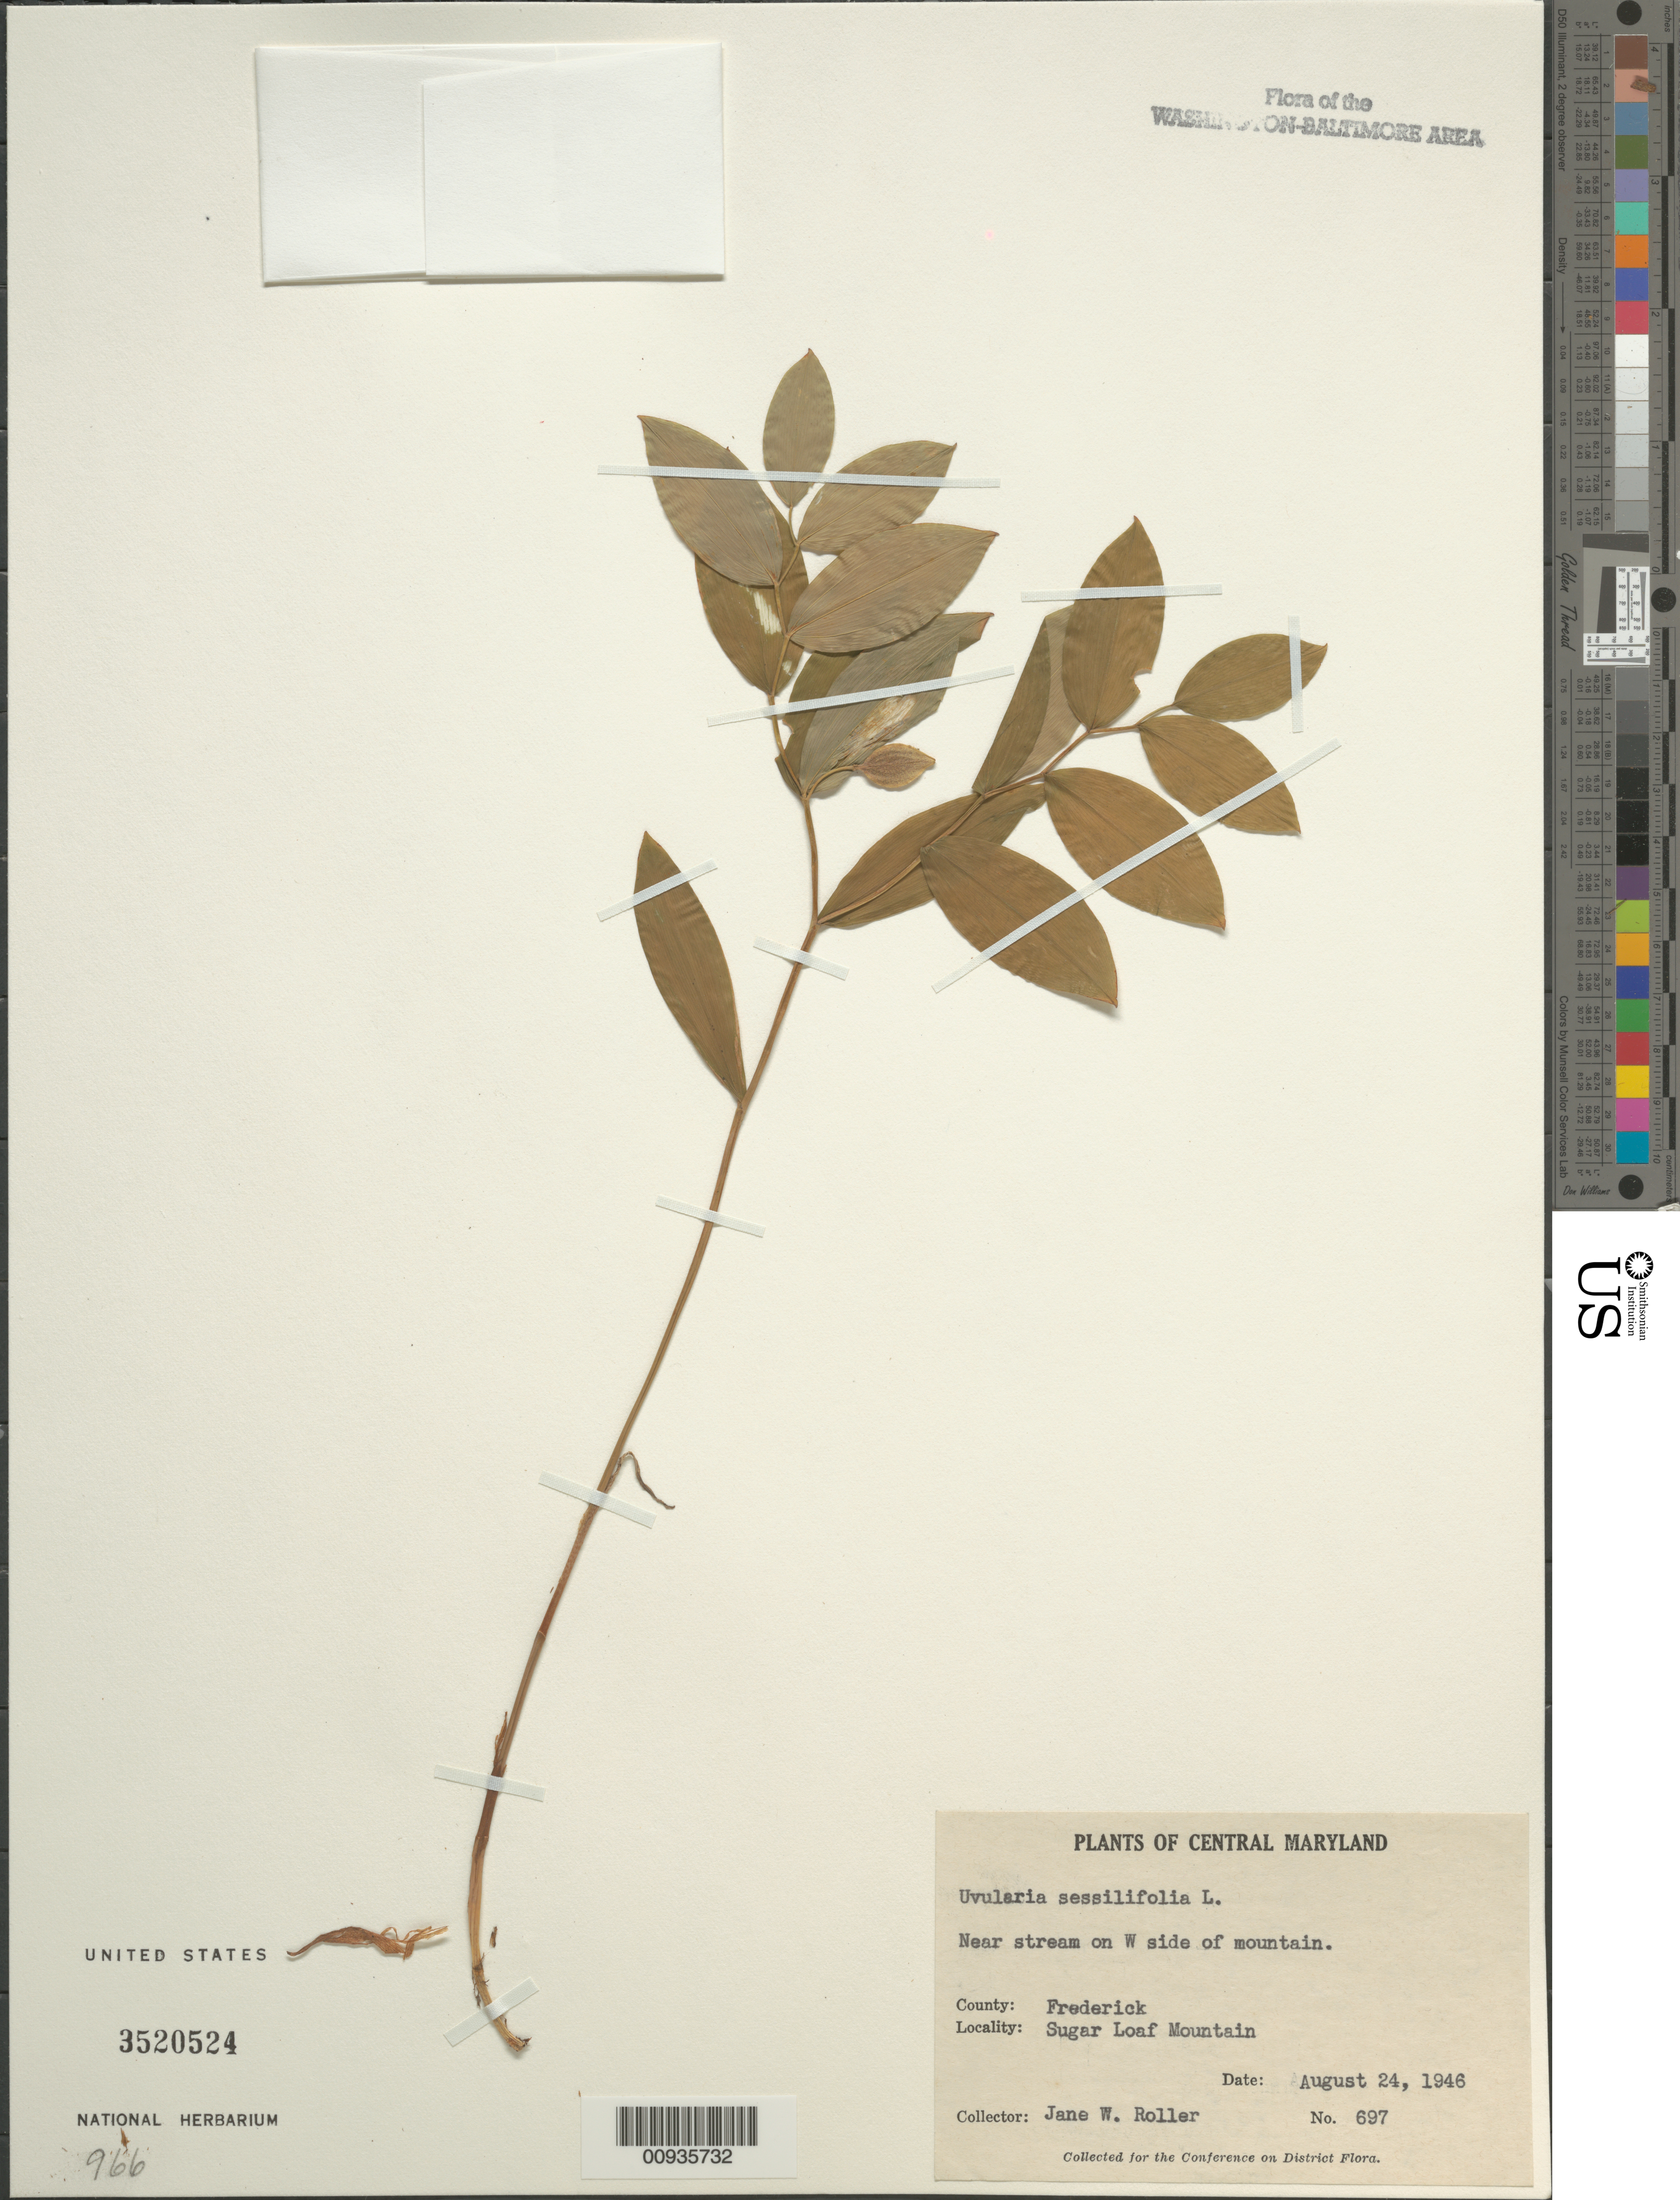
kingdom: Plantae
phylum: Tracheophyta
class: Liliopsida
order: Liliales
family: Colchicaceae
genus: Uvularia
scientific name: Uvularia sessilifolia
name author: L.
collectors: J. W. Roller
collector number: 697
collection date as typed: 24 Aug 1946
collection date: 1946-08-24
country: United States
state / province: Maryland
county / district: Frederick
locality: Sugar Loaf Mountain West Side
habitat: Near stream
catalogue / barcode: US 3520524